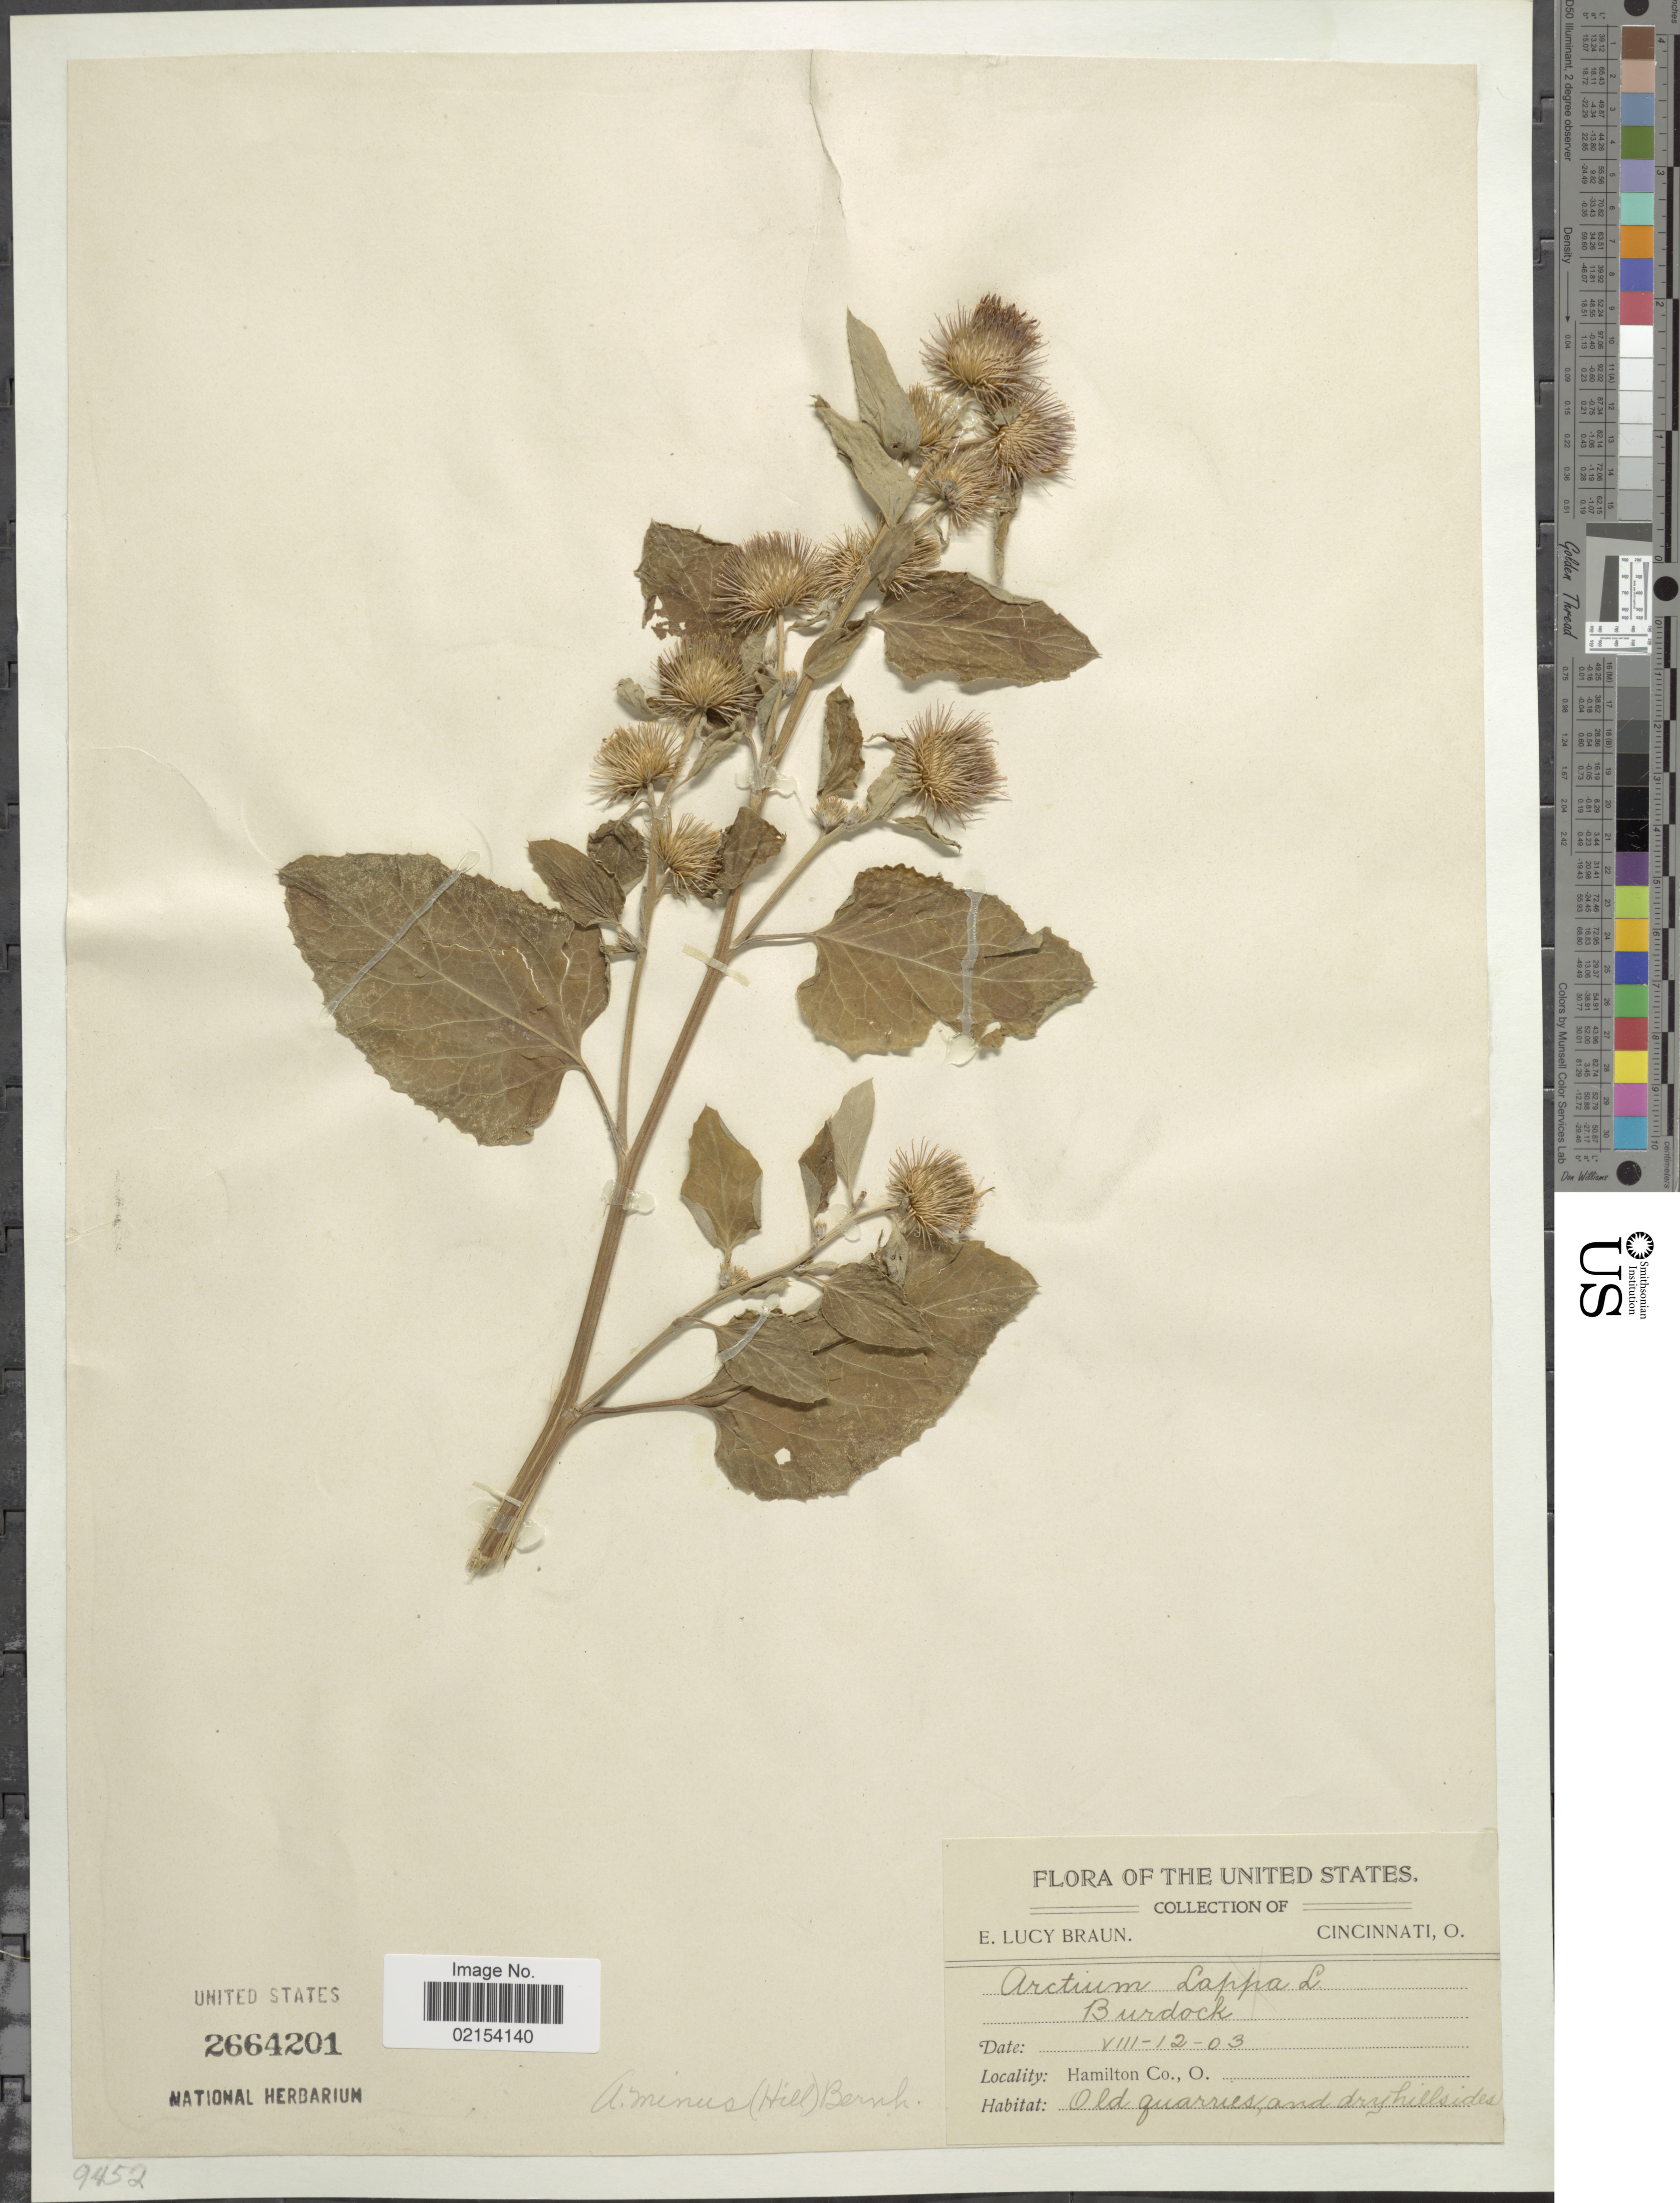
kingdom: Plantae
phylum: Tracheophyta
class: Magnoliopsida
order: Asterales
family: Asteraceae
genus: Arctium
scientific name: Arctium minus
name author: (Hill) Bernh.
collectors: E. L. Braun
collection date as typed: Transcribed d/m/y: 12/8/3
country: United States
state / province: Ohio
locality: Hamilton Co.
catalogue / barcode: US 2664201